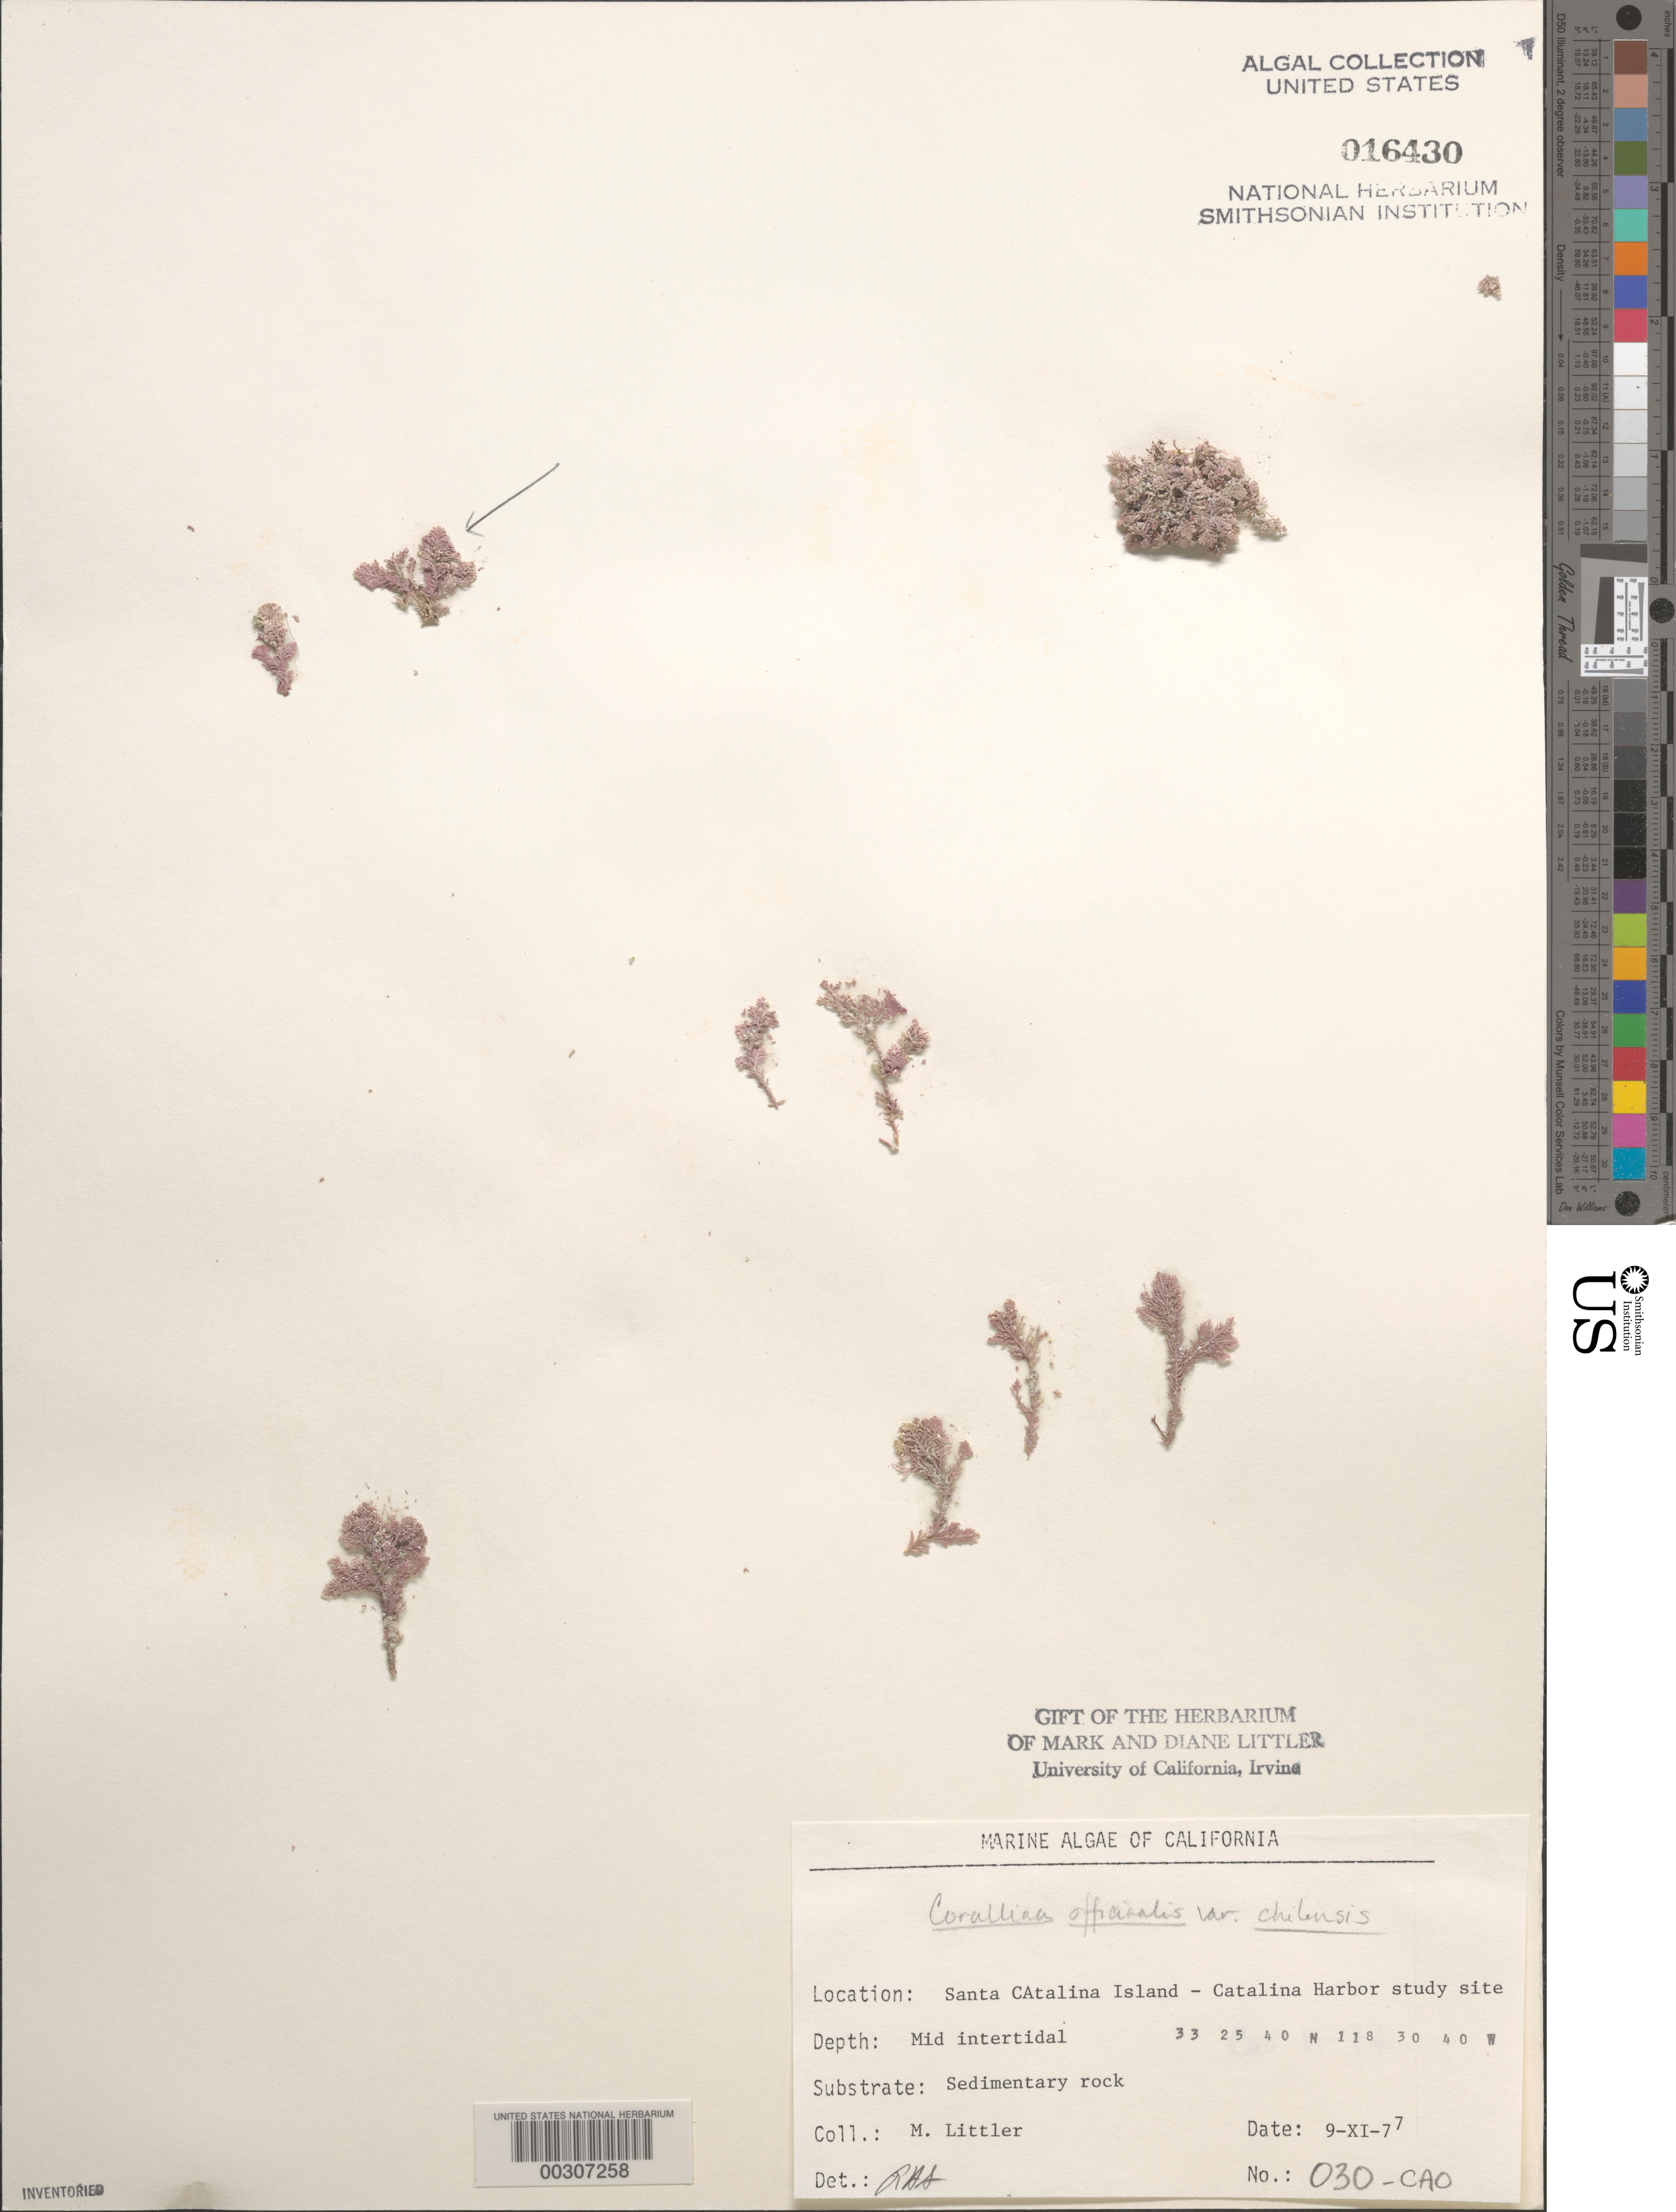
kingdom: Plantae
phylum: Rhodophyta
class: Florideophyceae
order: Corallinales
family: Corallinaceae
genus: Corallina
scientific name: Corallina officinalis var. chilensis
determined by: Sims, Robert H.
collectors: M. M. Littler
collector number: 030-cao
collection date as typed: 09 Nov 1977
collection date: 1977-11-09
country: United States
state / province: California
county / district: Los Angeles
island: Santa Catalina Island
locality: Catalina Harbor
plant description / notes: BLM-SOCALBIGHT Rocky Intertidal Survey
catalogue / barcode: US 16430